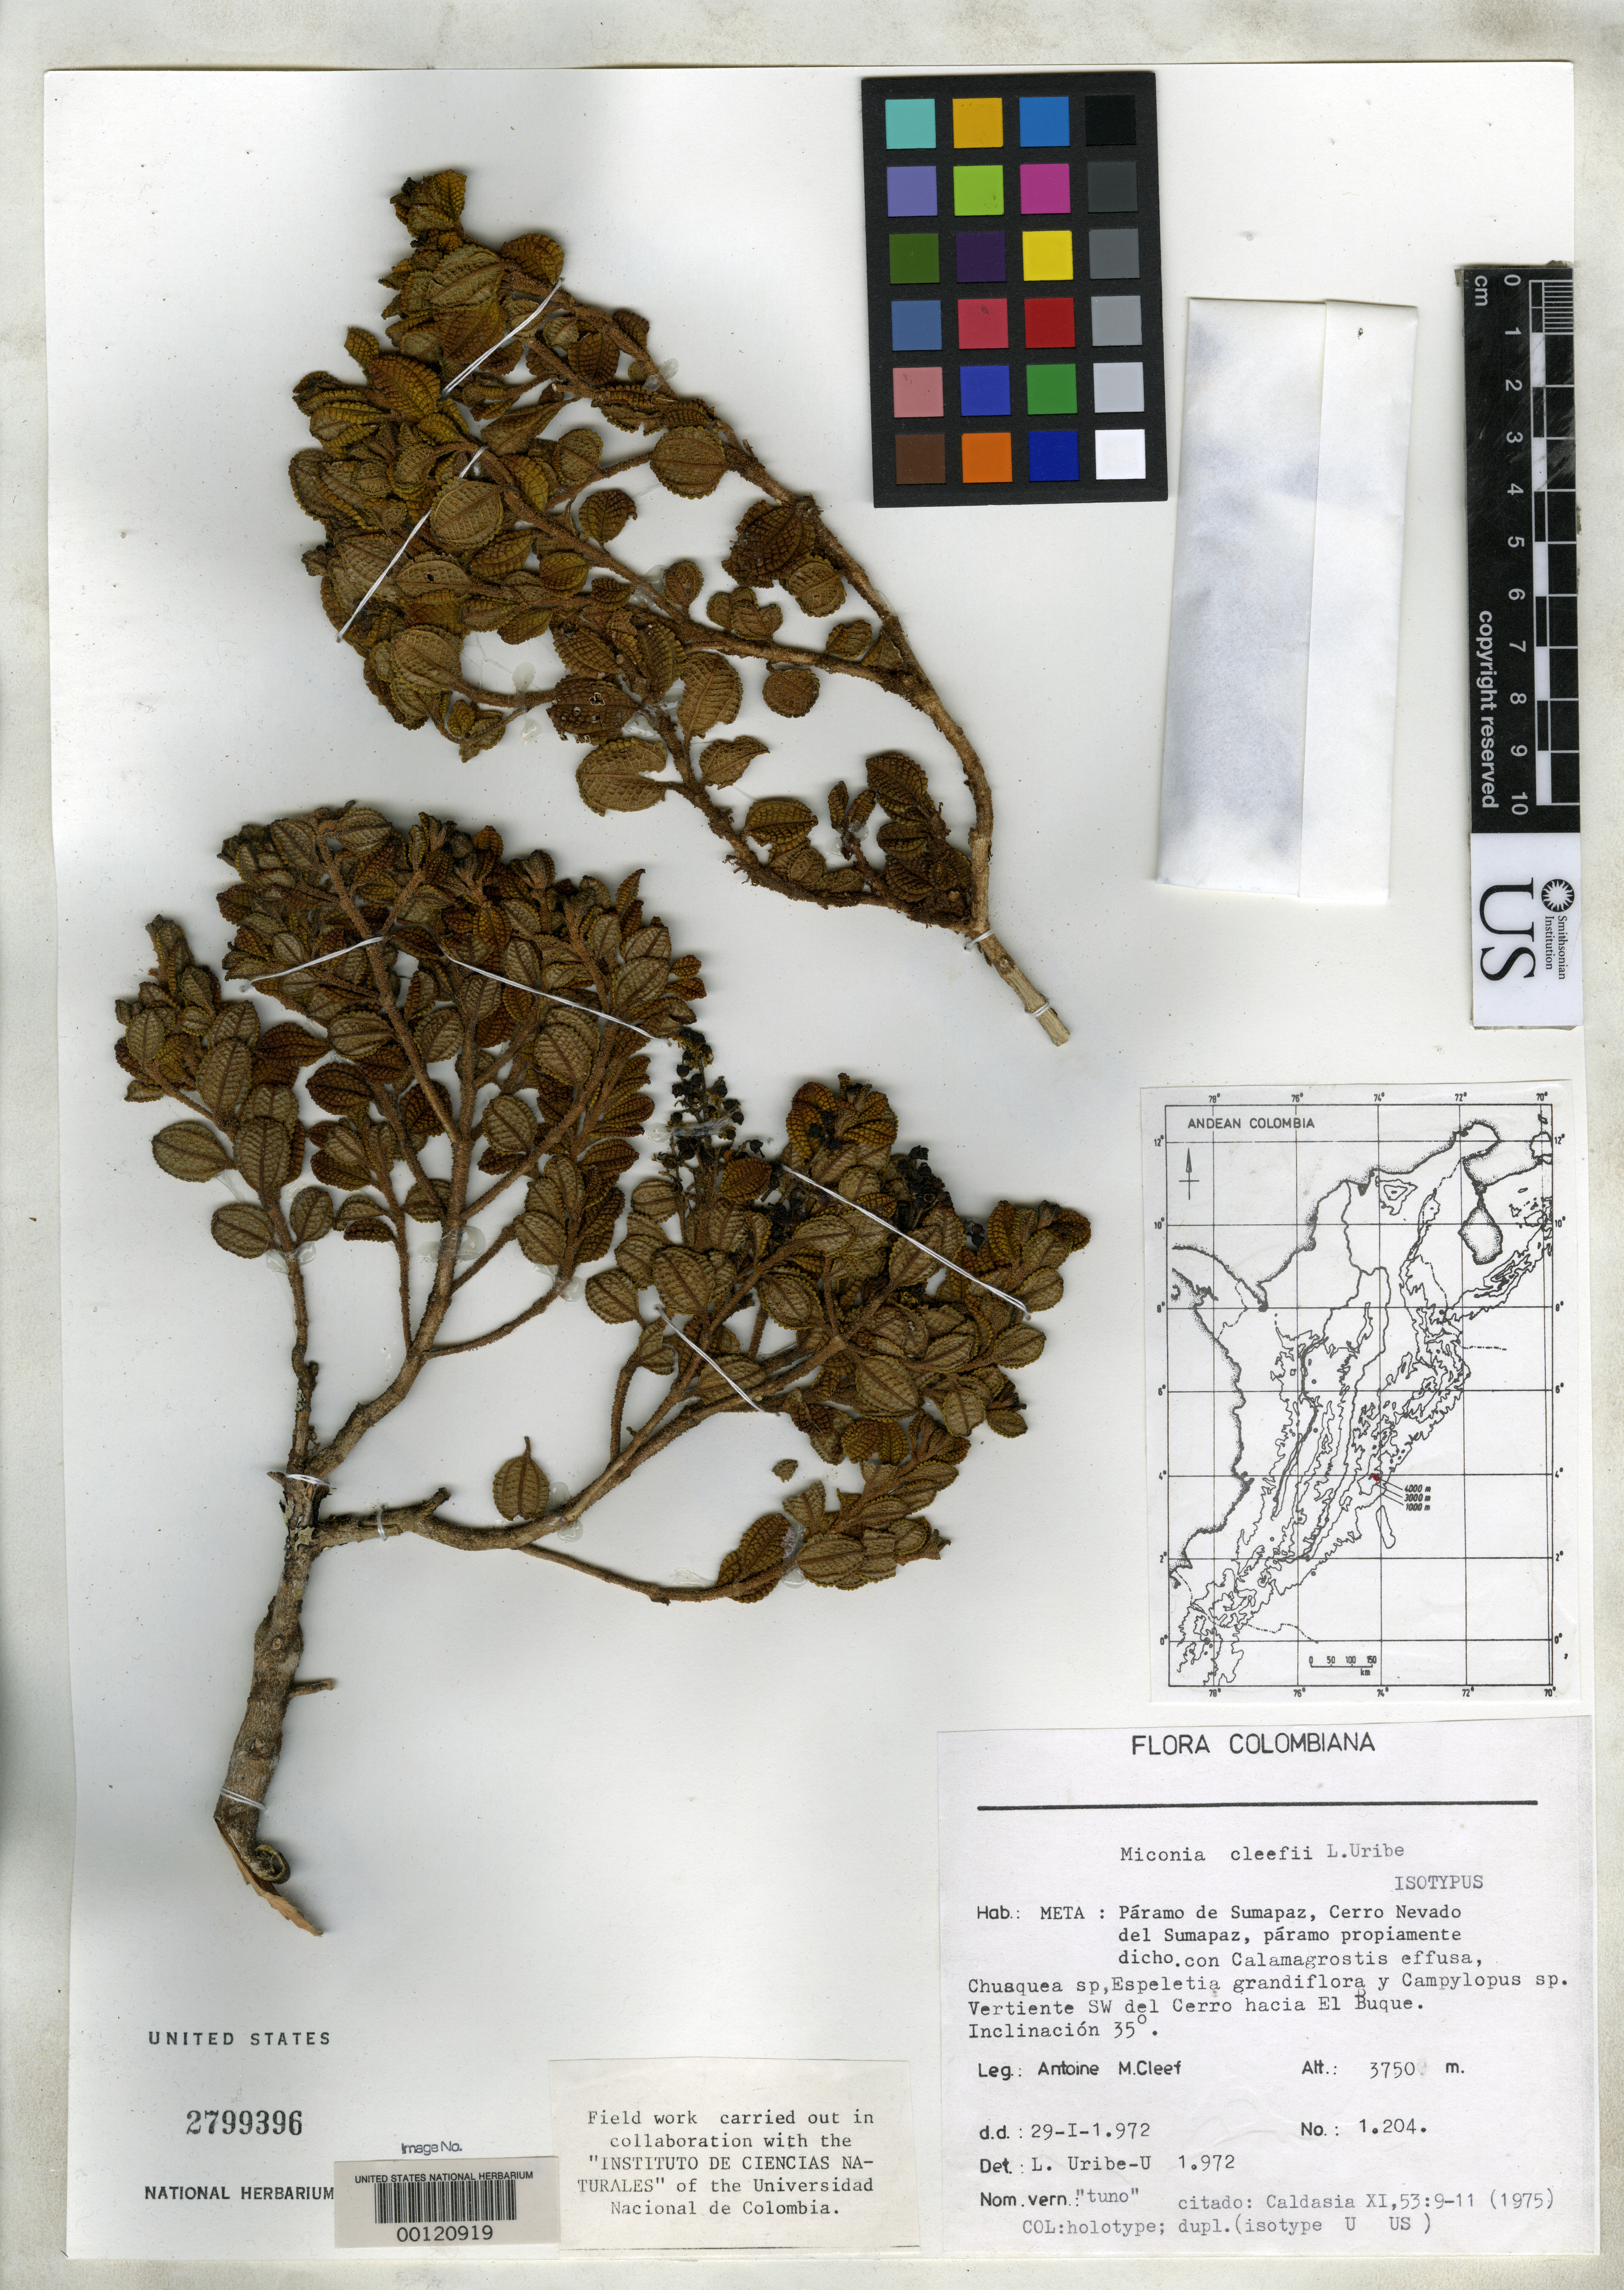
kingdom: Plantae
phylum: Tracheophyta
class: Magnoliopsida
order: Myrtales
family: Melastomataceae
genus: Miconia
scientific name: Miconia cleefii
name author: L. Uribe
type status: Isotype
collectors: A. M. Cleef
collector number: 1204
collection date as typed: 29 Jan 1972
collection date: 1972-01-29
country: Colombia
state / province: Meta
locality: Paramo de Sumapaz.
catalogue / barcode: US 2799396